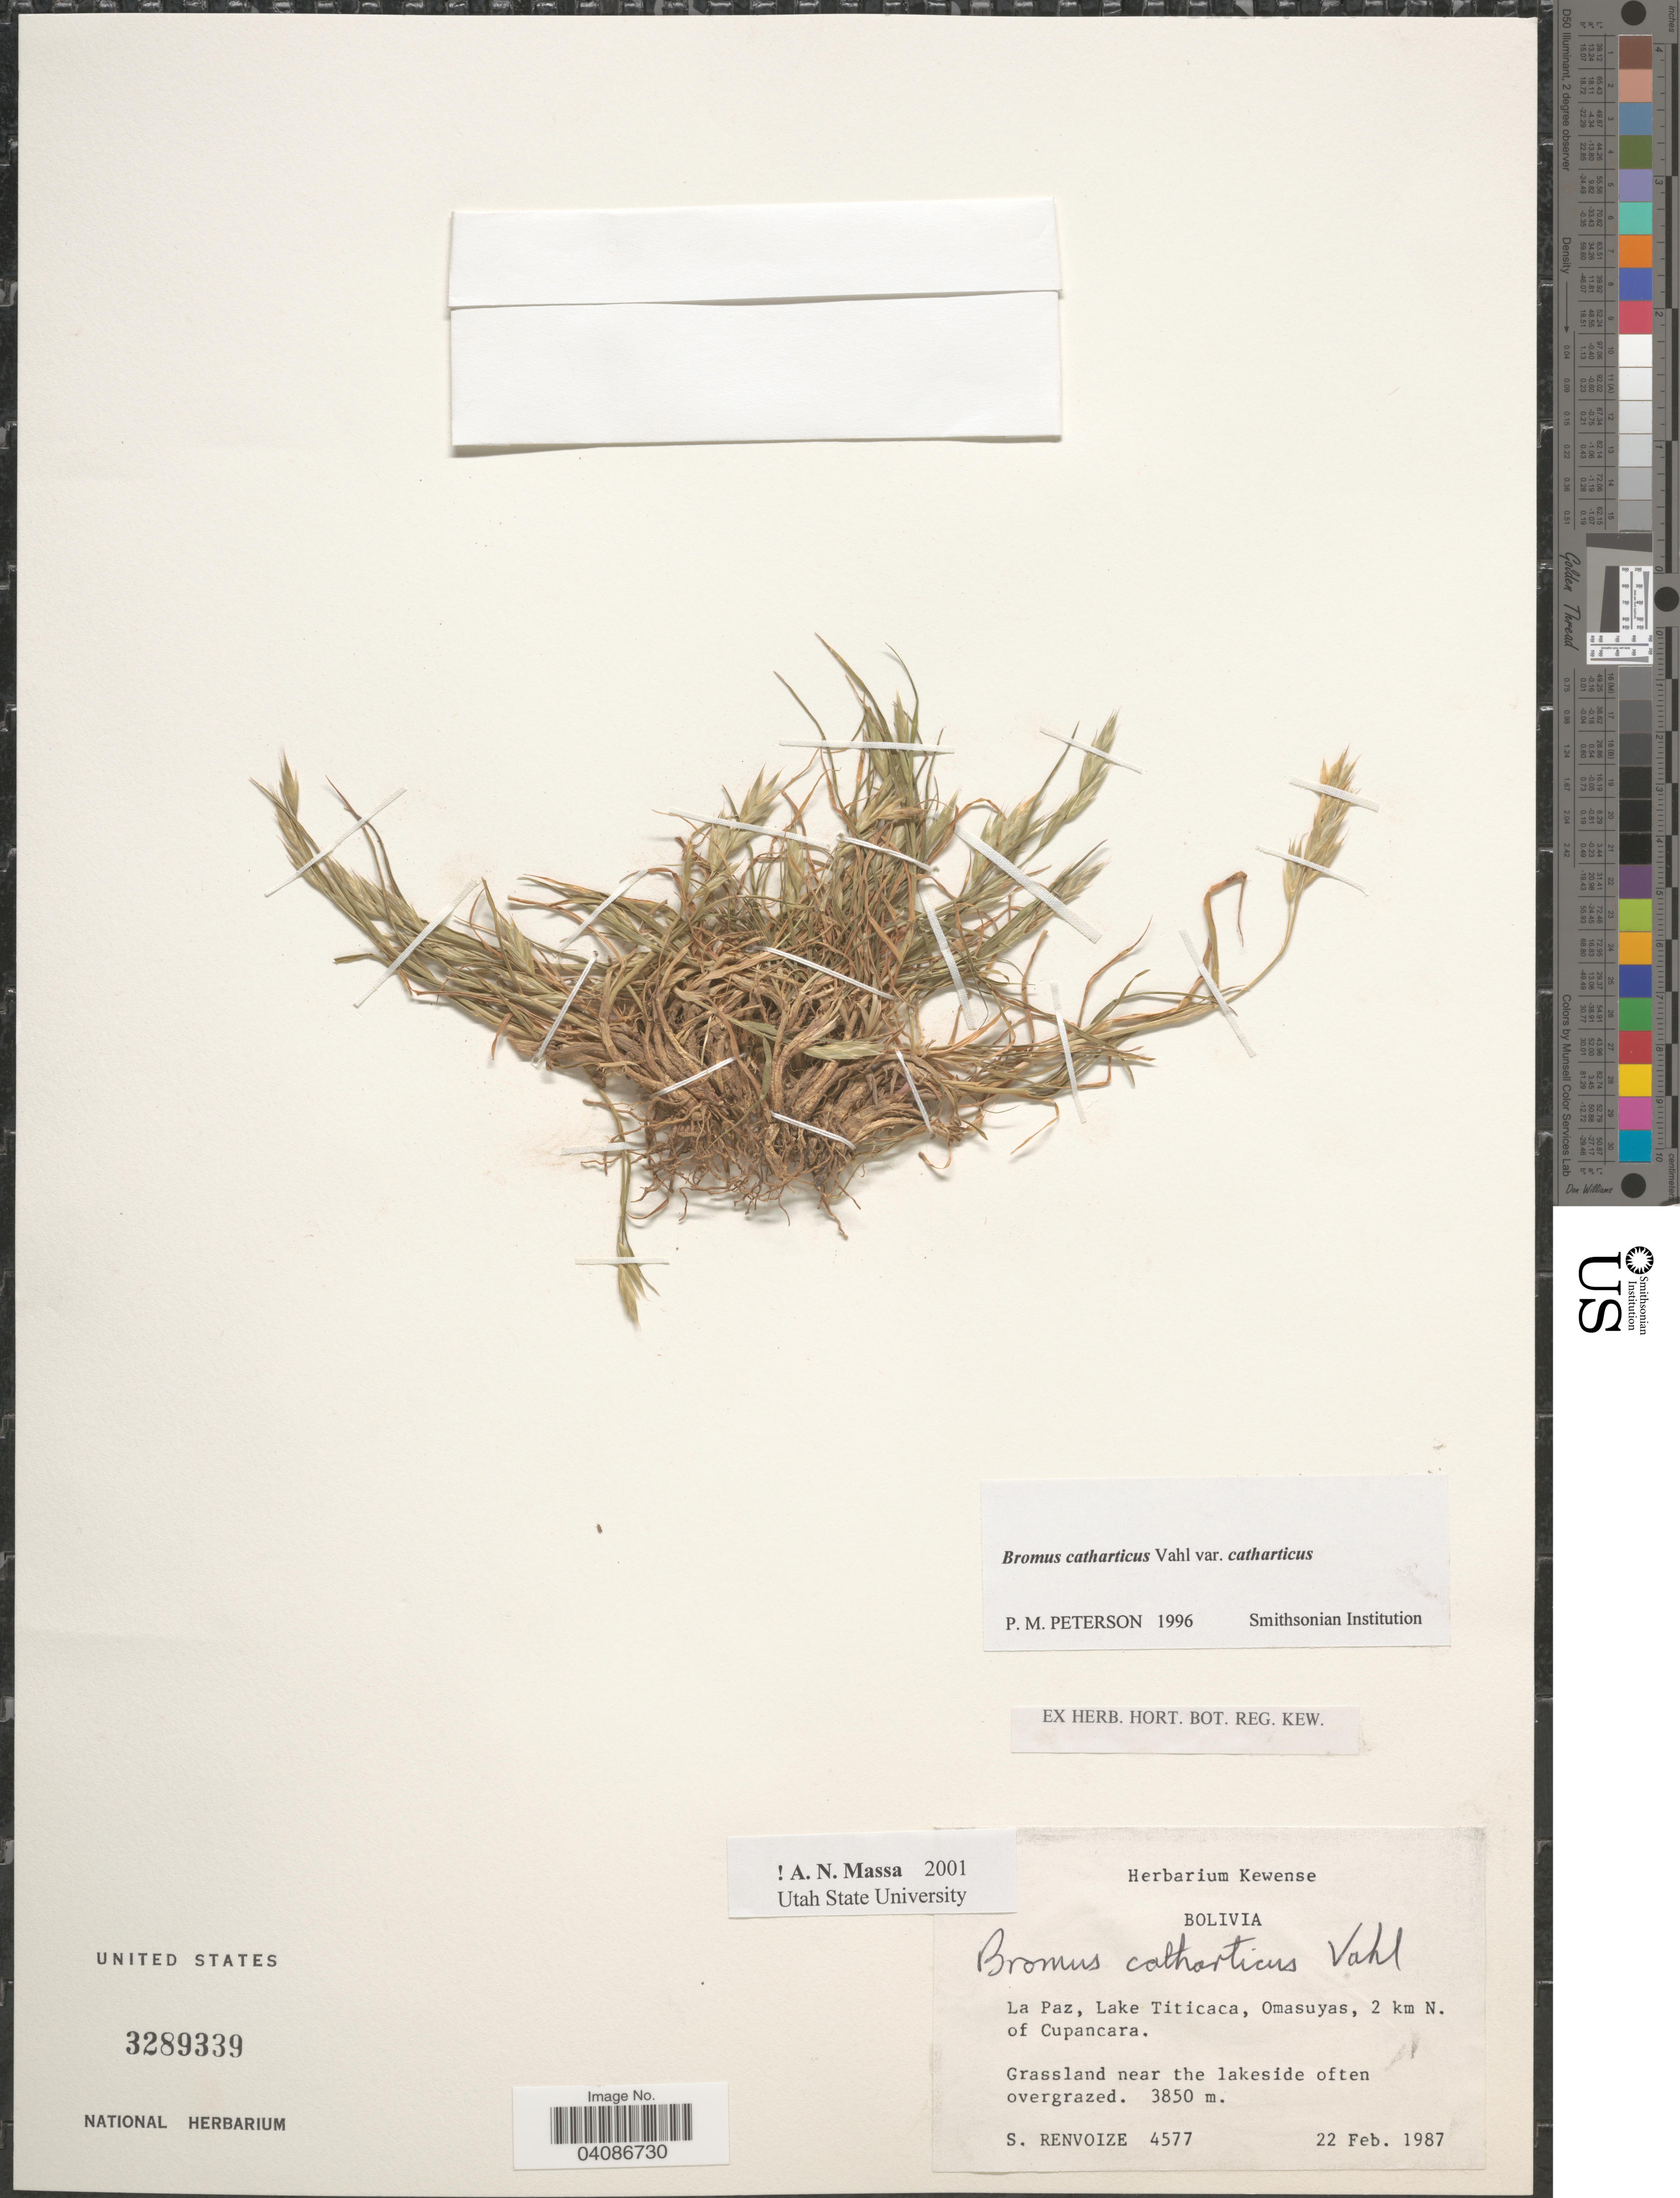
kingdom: Plantae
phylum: Tracheophyta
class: Liliopsida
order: Poales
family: Poaceae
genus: Bromus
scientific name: Bromus catharticus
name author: Vahl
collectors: S. A. Renvoize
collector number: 4577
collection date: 1987-02-22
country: Bolivia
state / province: La Paz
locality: Lake Titicaca, Omasuyas, 2 km N. of Cupancara.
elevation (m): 3850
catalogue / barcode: US 3289339